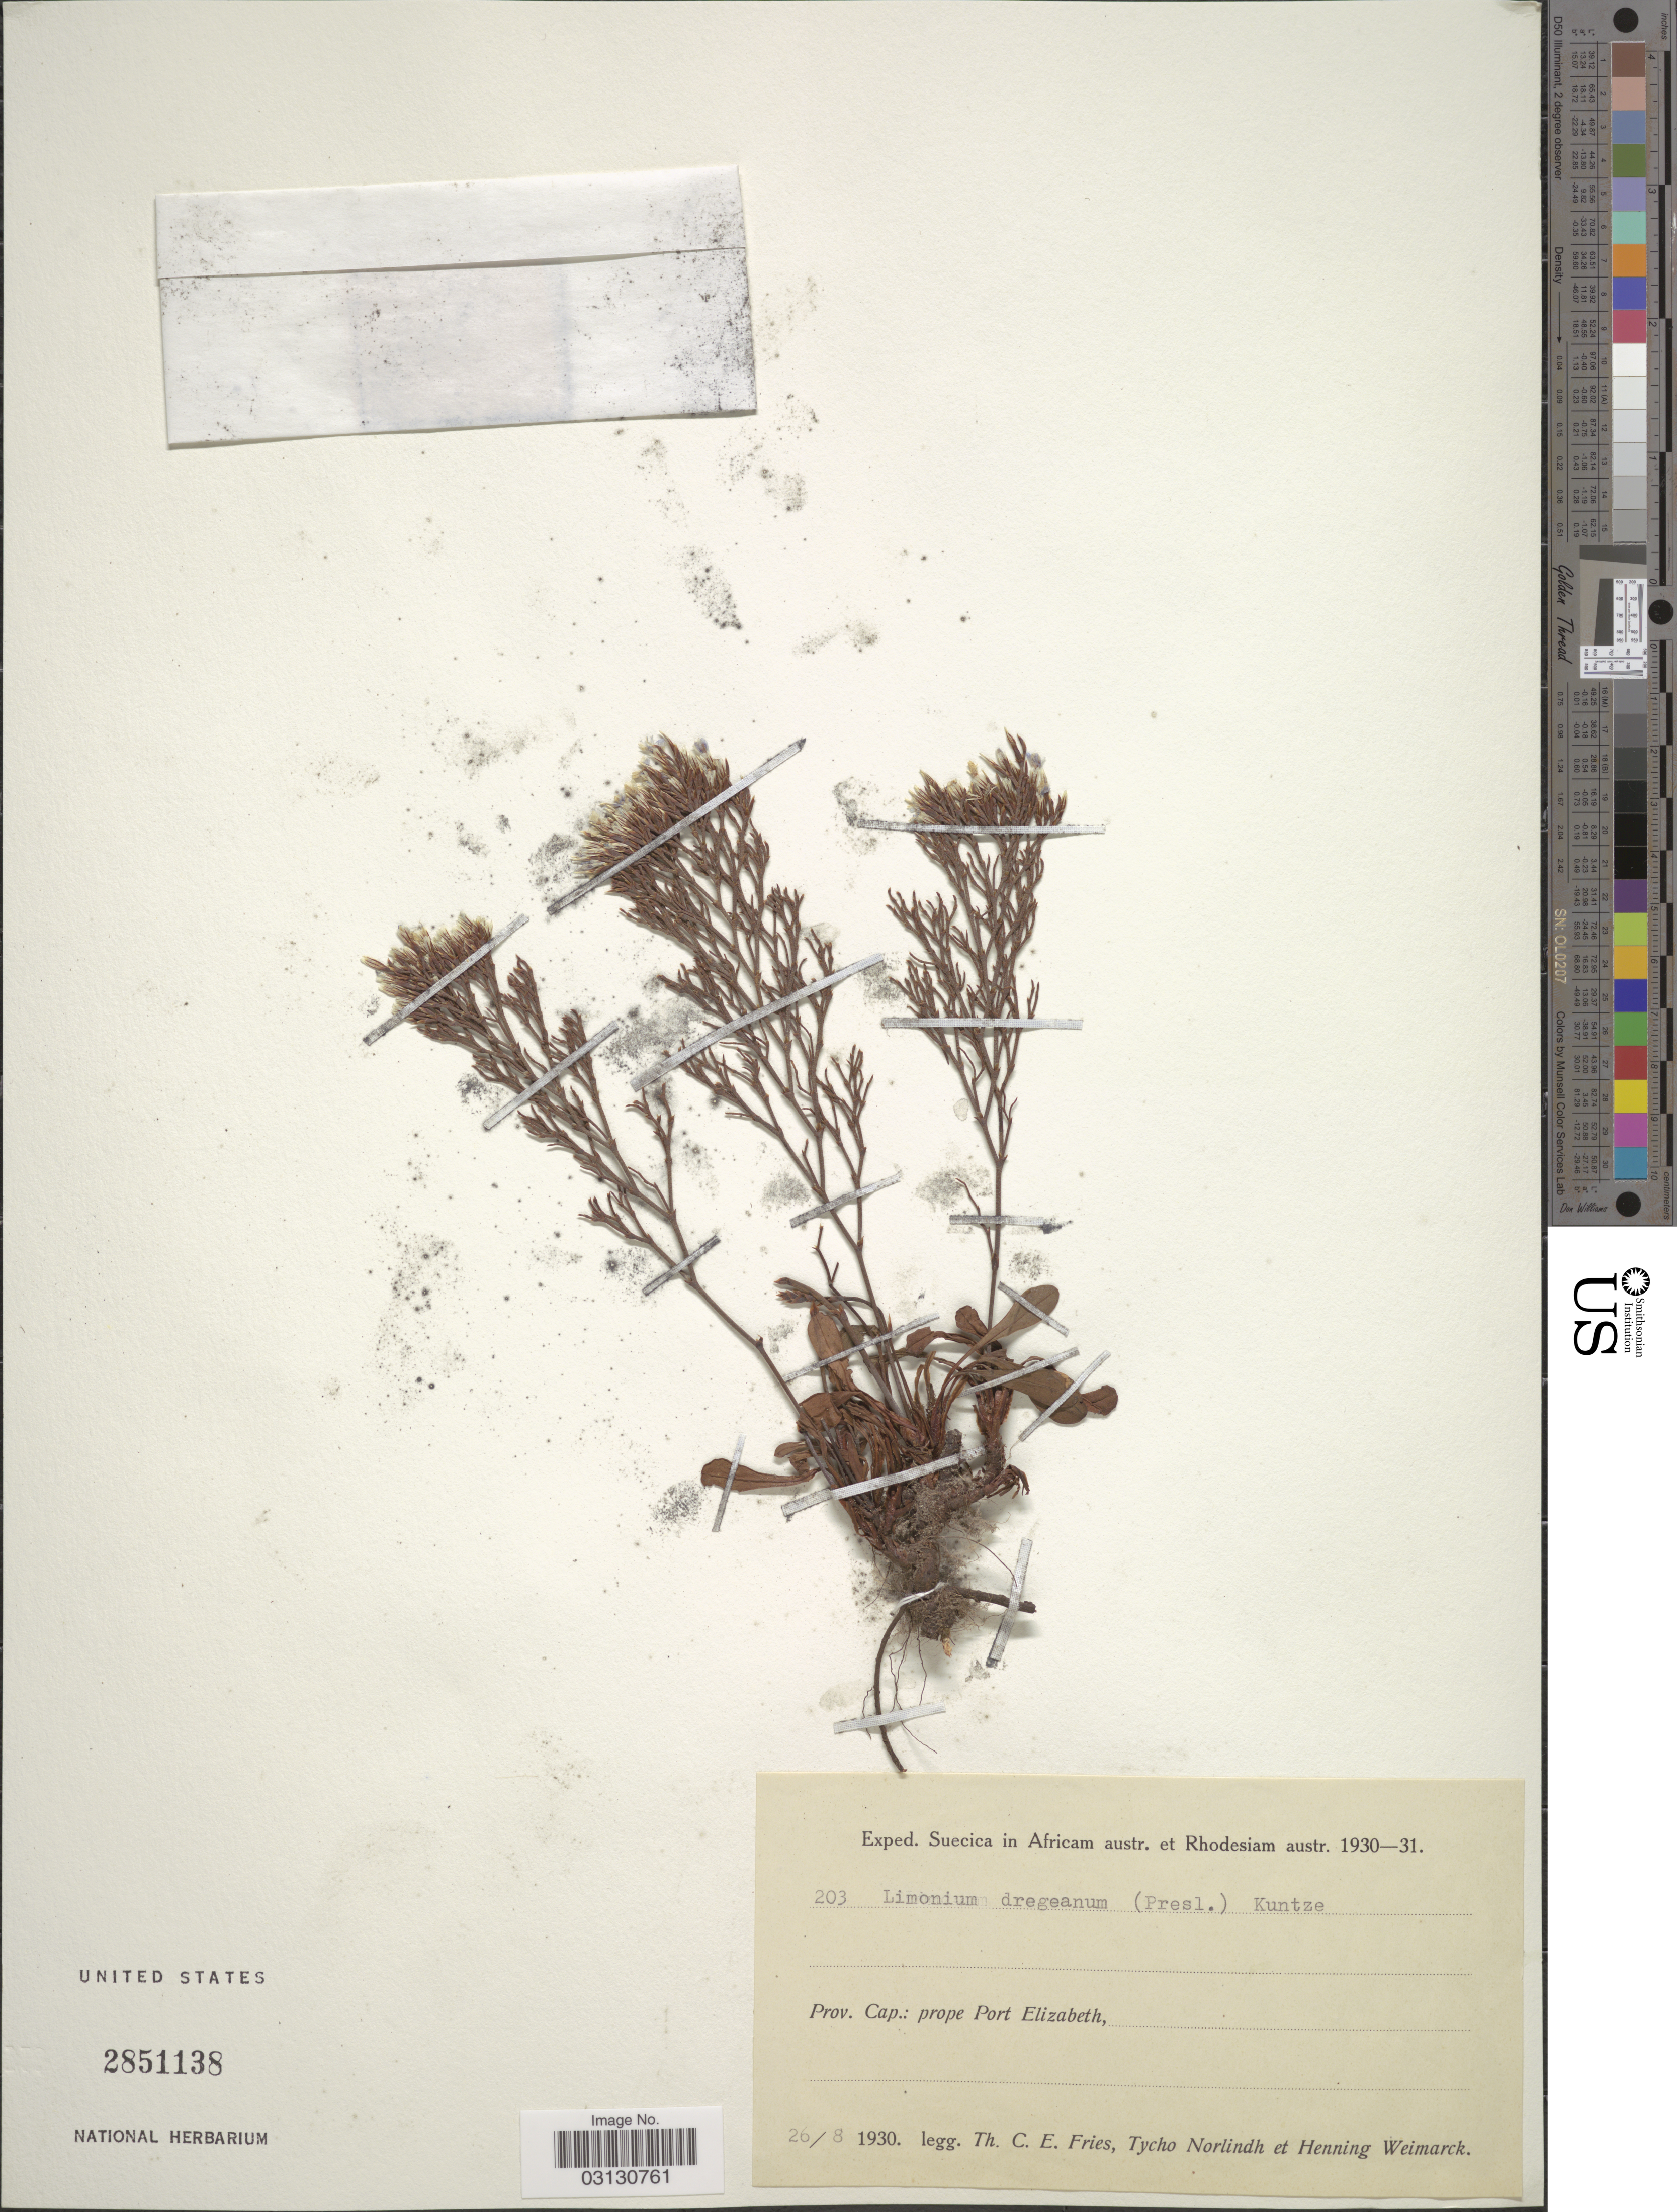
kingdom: Plantae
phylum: Tracheophyta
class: Magnoliopsida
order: Caryophyllales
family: Plumbaginaceae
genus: Limonium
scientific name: Limonium dregeanum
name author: Kuntze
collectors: T. C. E. Fries, N. T. Norlindh & H. Weimarck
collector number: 203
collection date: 1930-08-26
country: South Africa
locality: Africam austr. et Rhodesiam, Prov. Cap.: prope Port Elizabeth.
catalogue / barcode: US 2851138